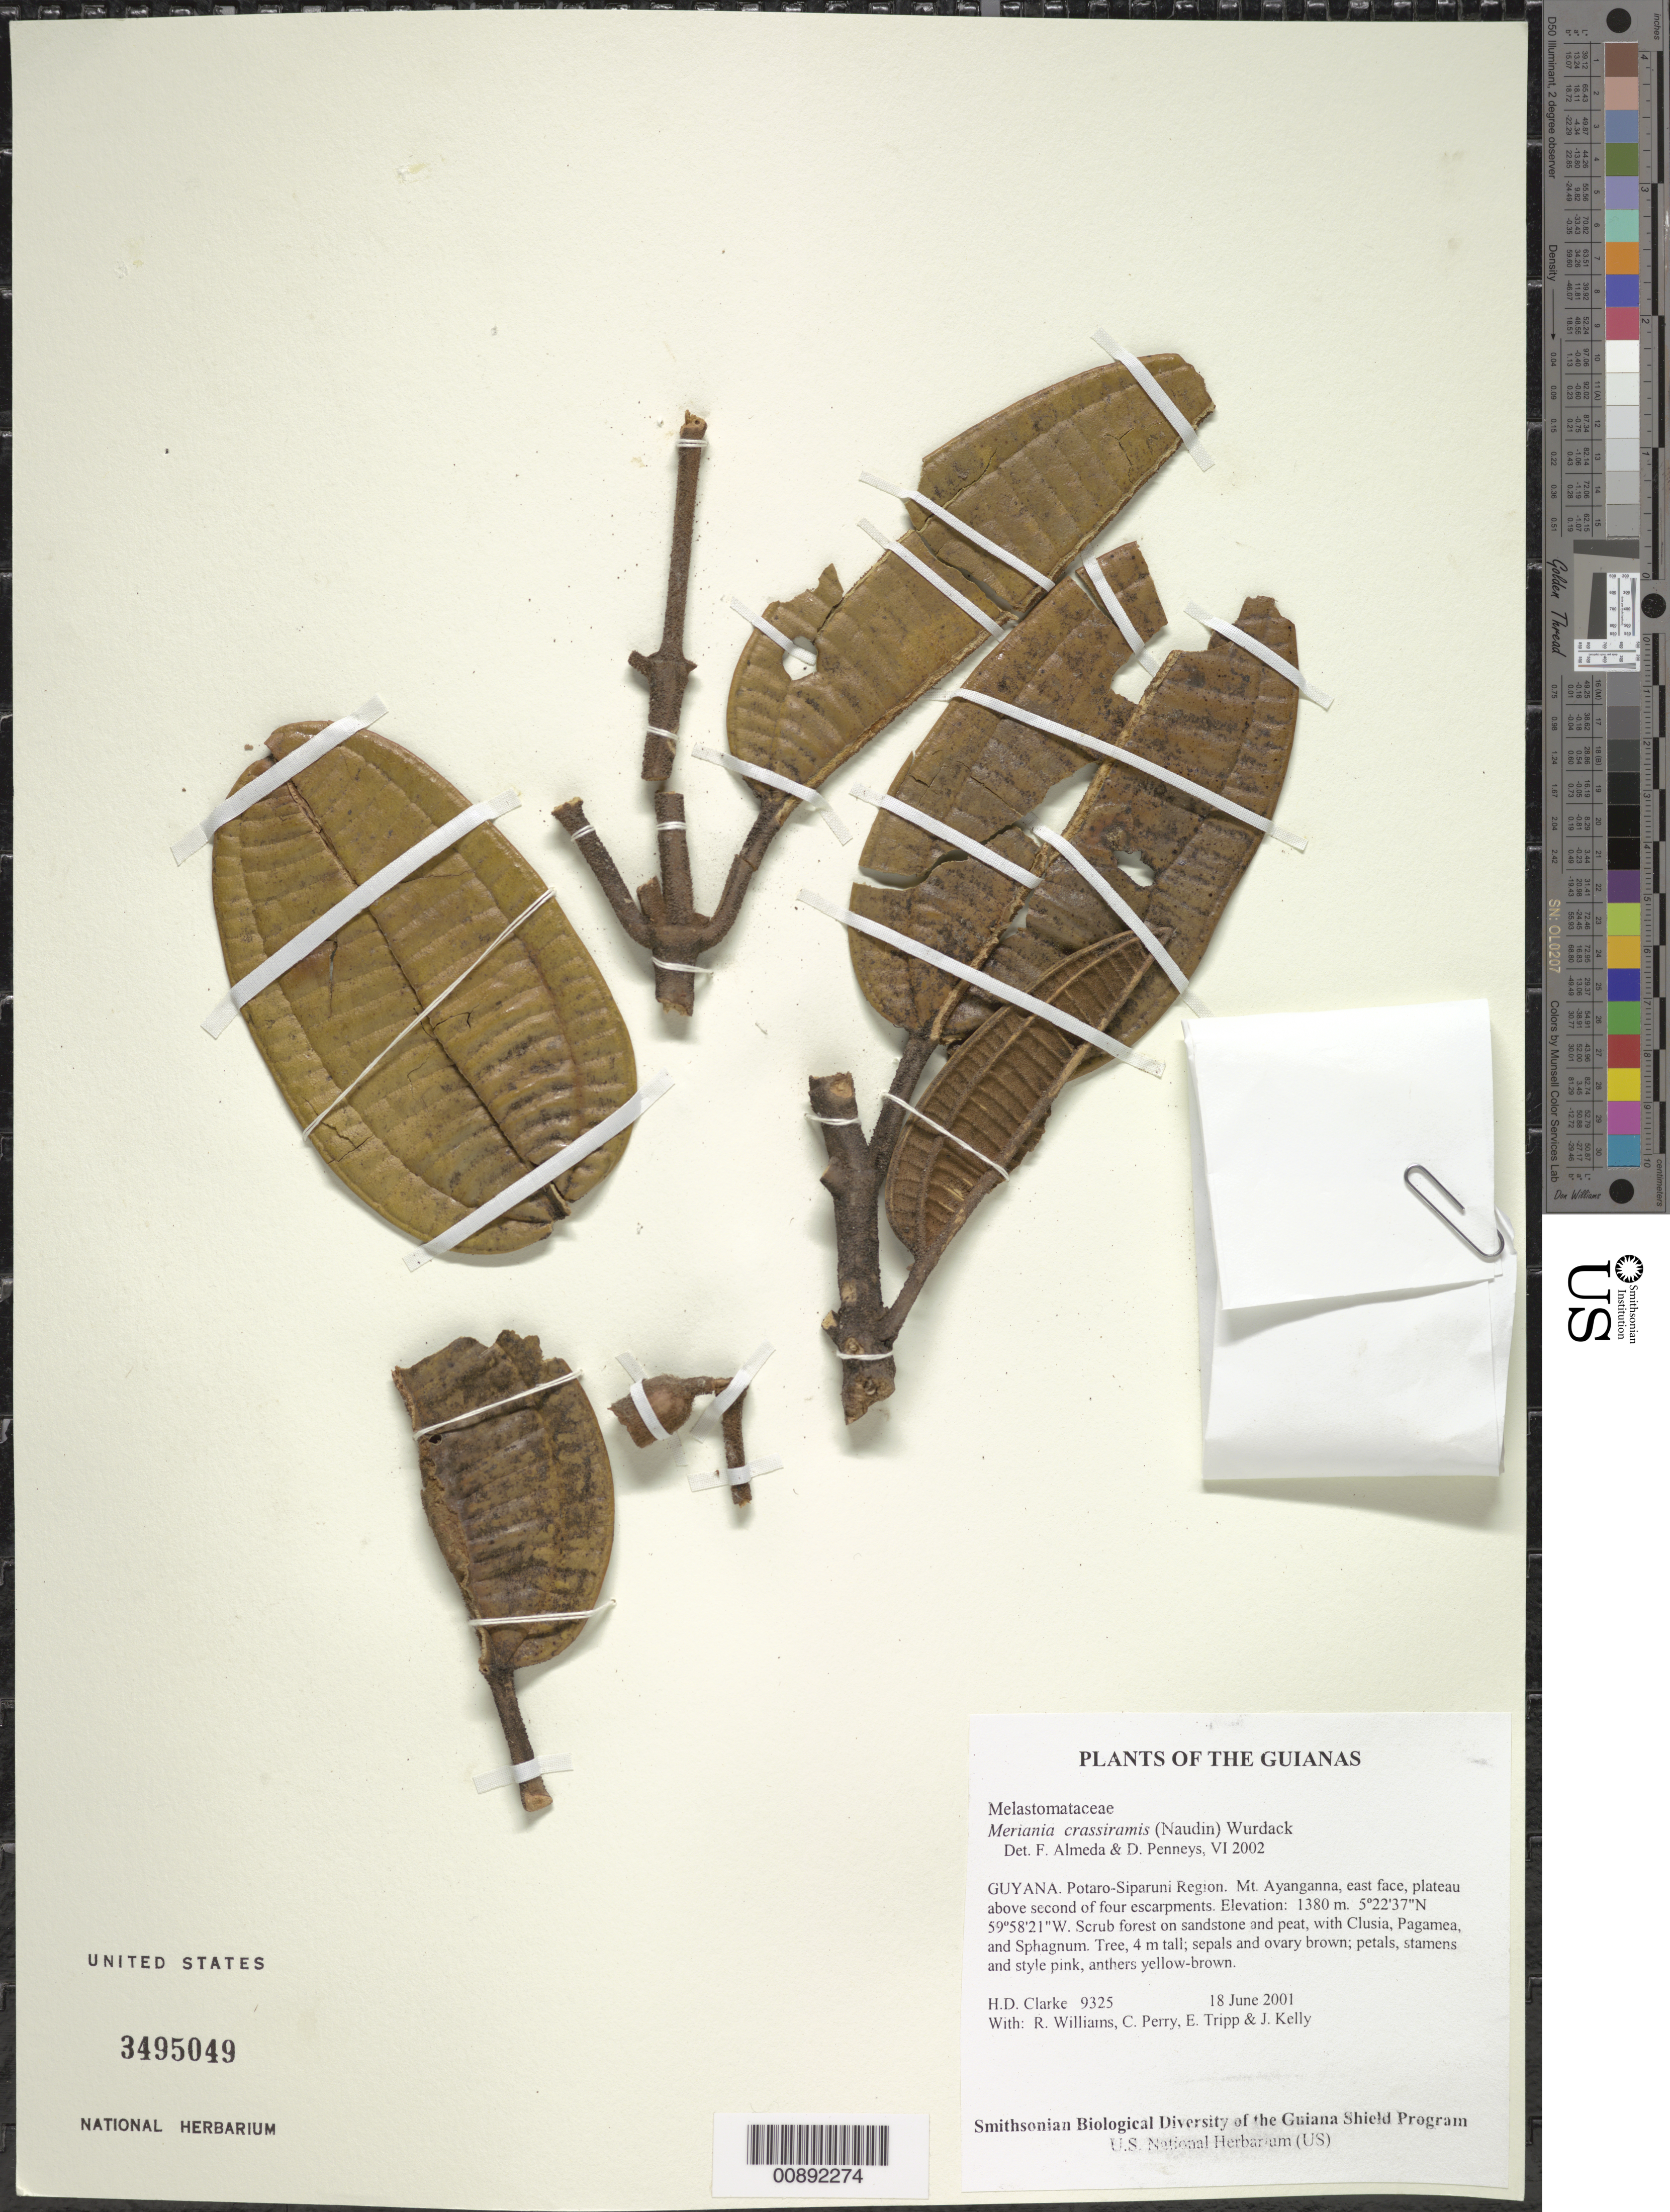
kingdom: Plantae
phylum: Tracheophyta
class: Magnoliopsida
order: Myrtales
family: Melastomataceae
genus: Meriania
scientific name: Meriania crassiramis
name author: (Naudin) Wurdack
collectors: H. D. Clarke, R. Williams, C. Perry, E. Tripp & J. Kelly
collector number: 9325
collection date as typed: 18 June 2001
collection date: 2001-06-18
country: Guyana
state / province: Potaro-Siparuni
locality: Mt. Ayanganna, east face, plateau above second of four escarpments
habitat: Scrub forest on sandstone and peat, with Clusia, Pagamea, and Sphagnum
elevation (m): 1380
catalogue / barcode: US 3495049